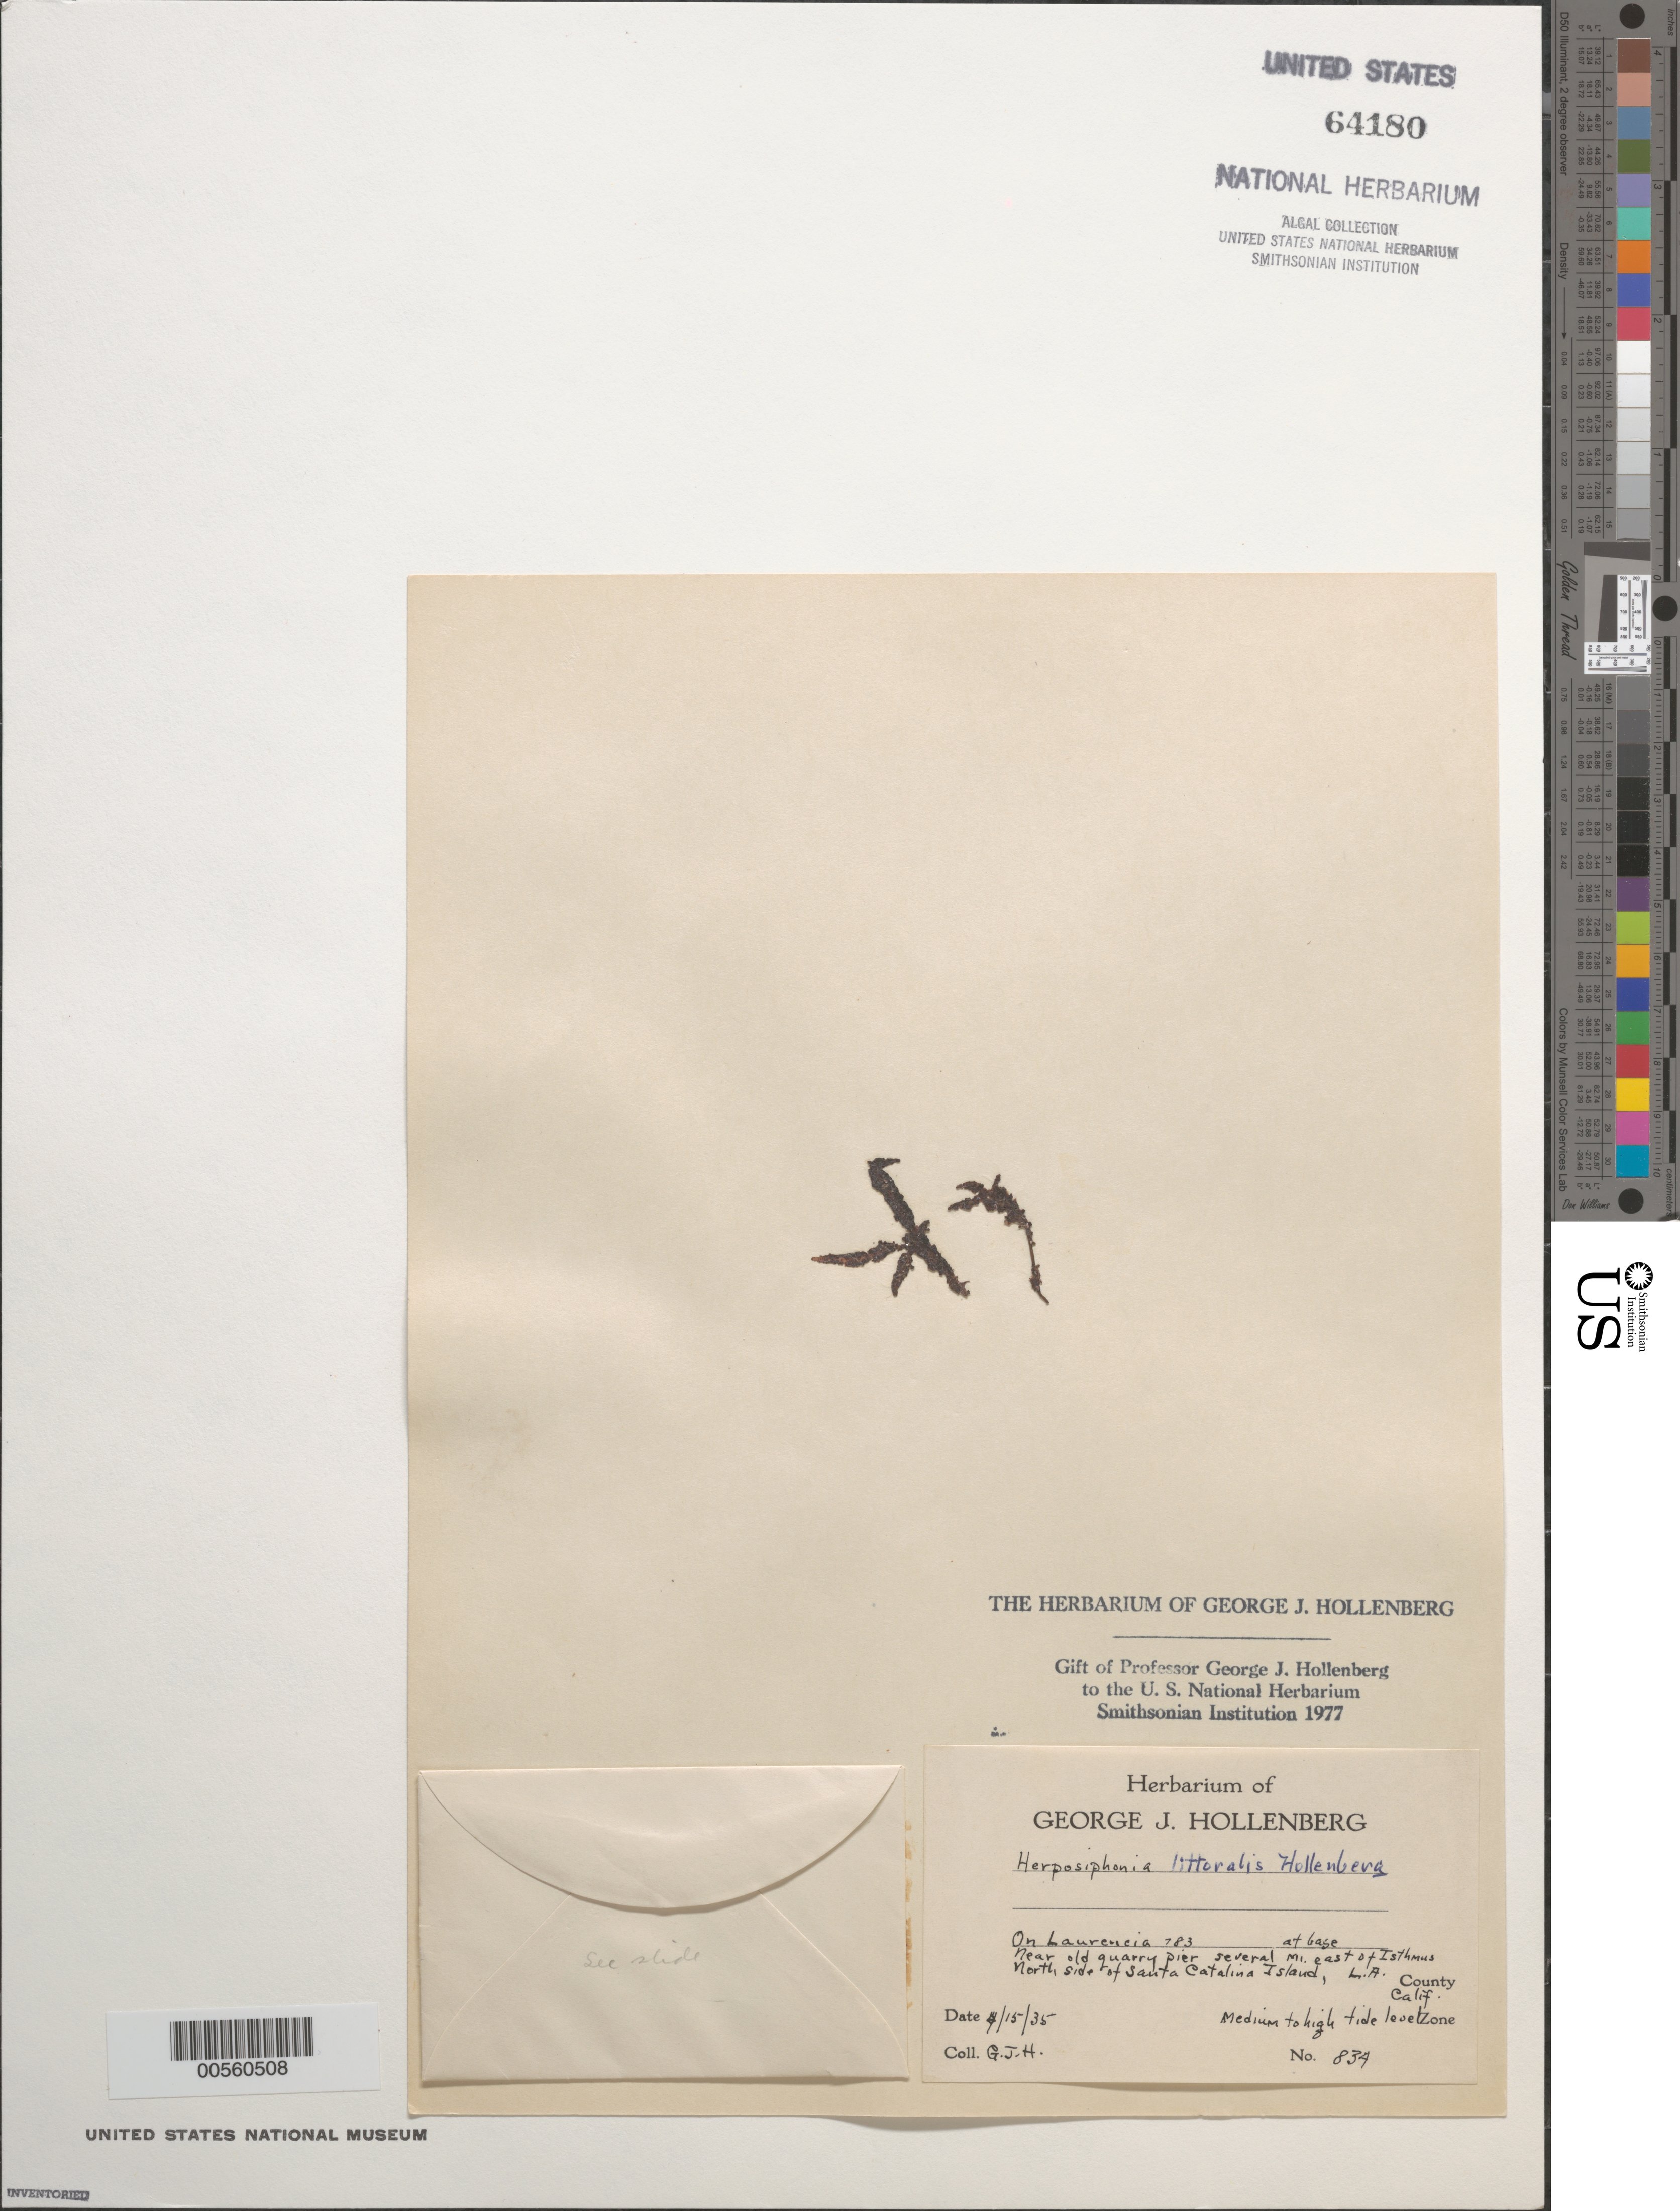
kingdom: Plantae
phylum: Rhodophyta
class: Florideophyceae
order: Ceramiales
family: Rhodomelaceae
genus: Herposiphonia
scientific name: Herposiphonia littoralis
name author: Hollenb.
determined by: Hollenberg, George J.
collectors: G. Hollenberg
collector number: GJH 834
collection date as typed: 15 Apr 1935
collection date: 1935-04-15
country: United States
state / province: California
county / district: Los Angeles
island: Santa Catalina Island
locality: East of Isthmus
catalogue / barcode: US 64180